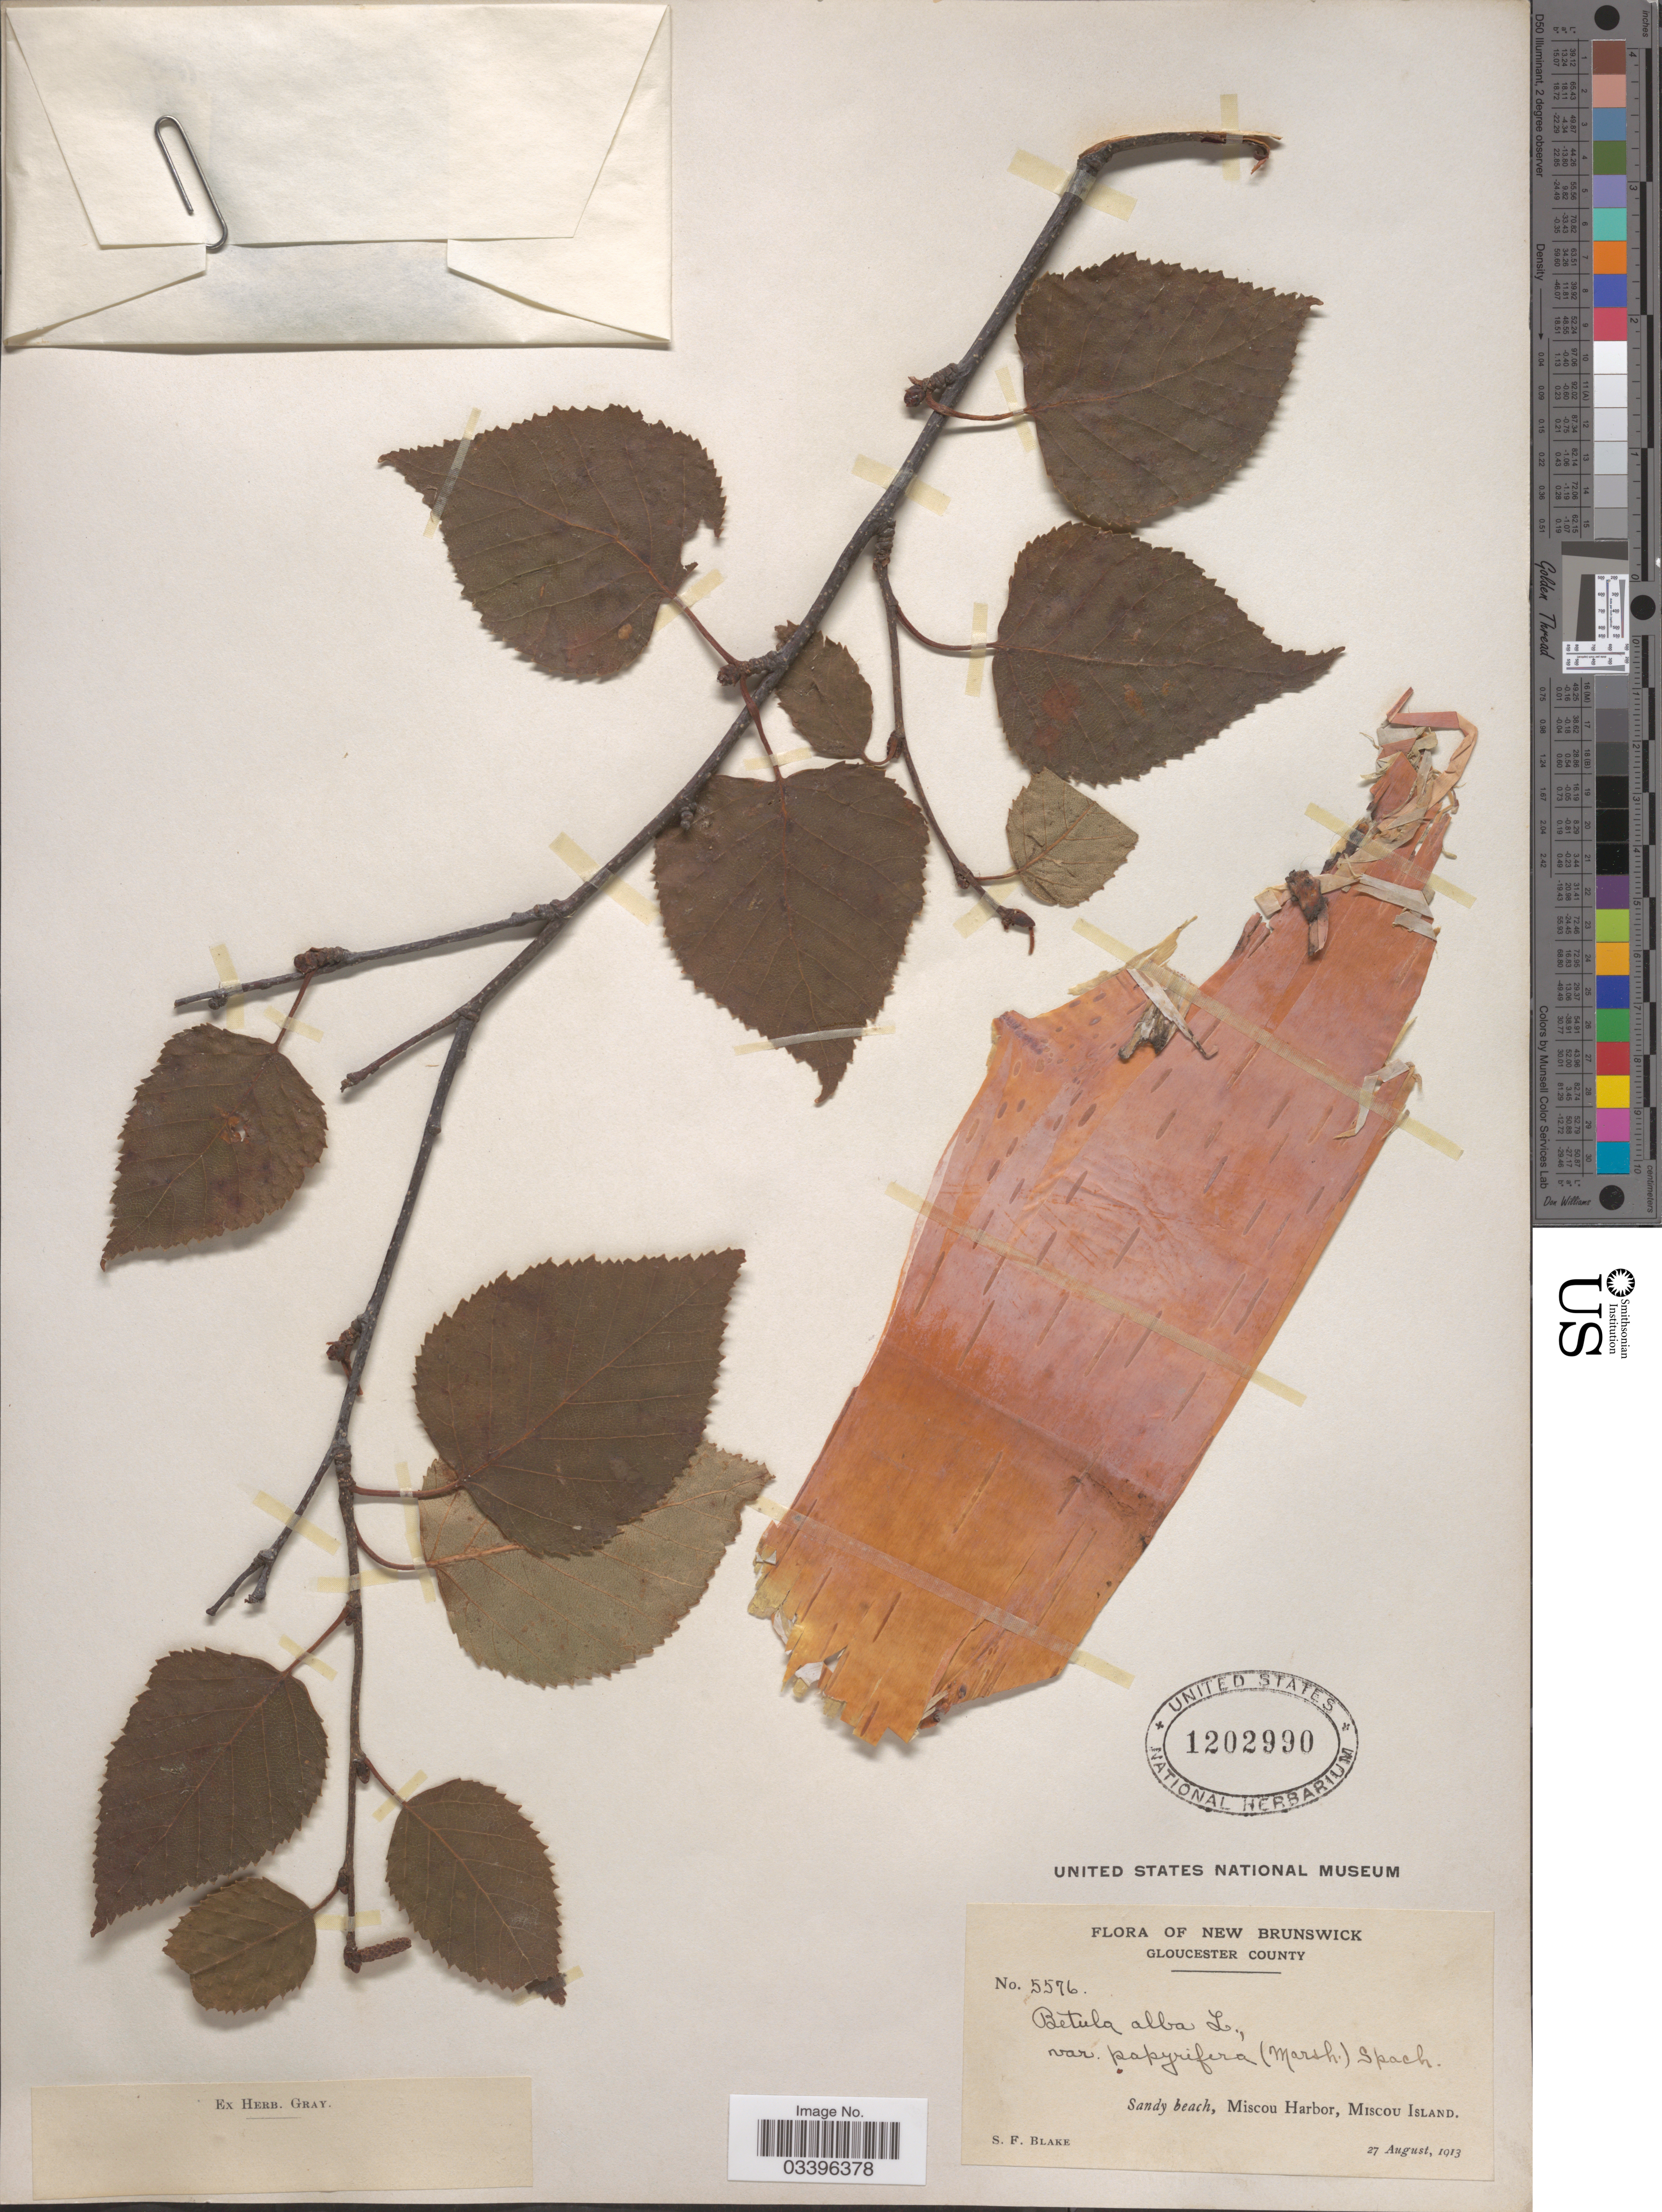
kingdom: Plantae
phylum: Tracheophyta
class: Magnoliopsida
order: Fagales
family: Betulaceae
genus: Betula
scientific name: Betula papyrifera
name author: Marshall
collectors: S. Blake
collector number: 5576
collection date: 1913-08-27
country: Canada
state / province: New Brunswick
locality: Gloucester County. Miscou Harbor, Miscou Island.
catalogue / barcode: US 1202990